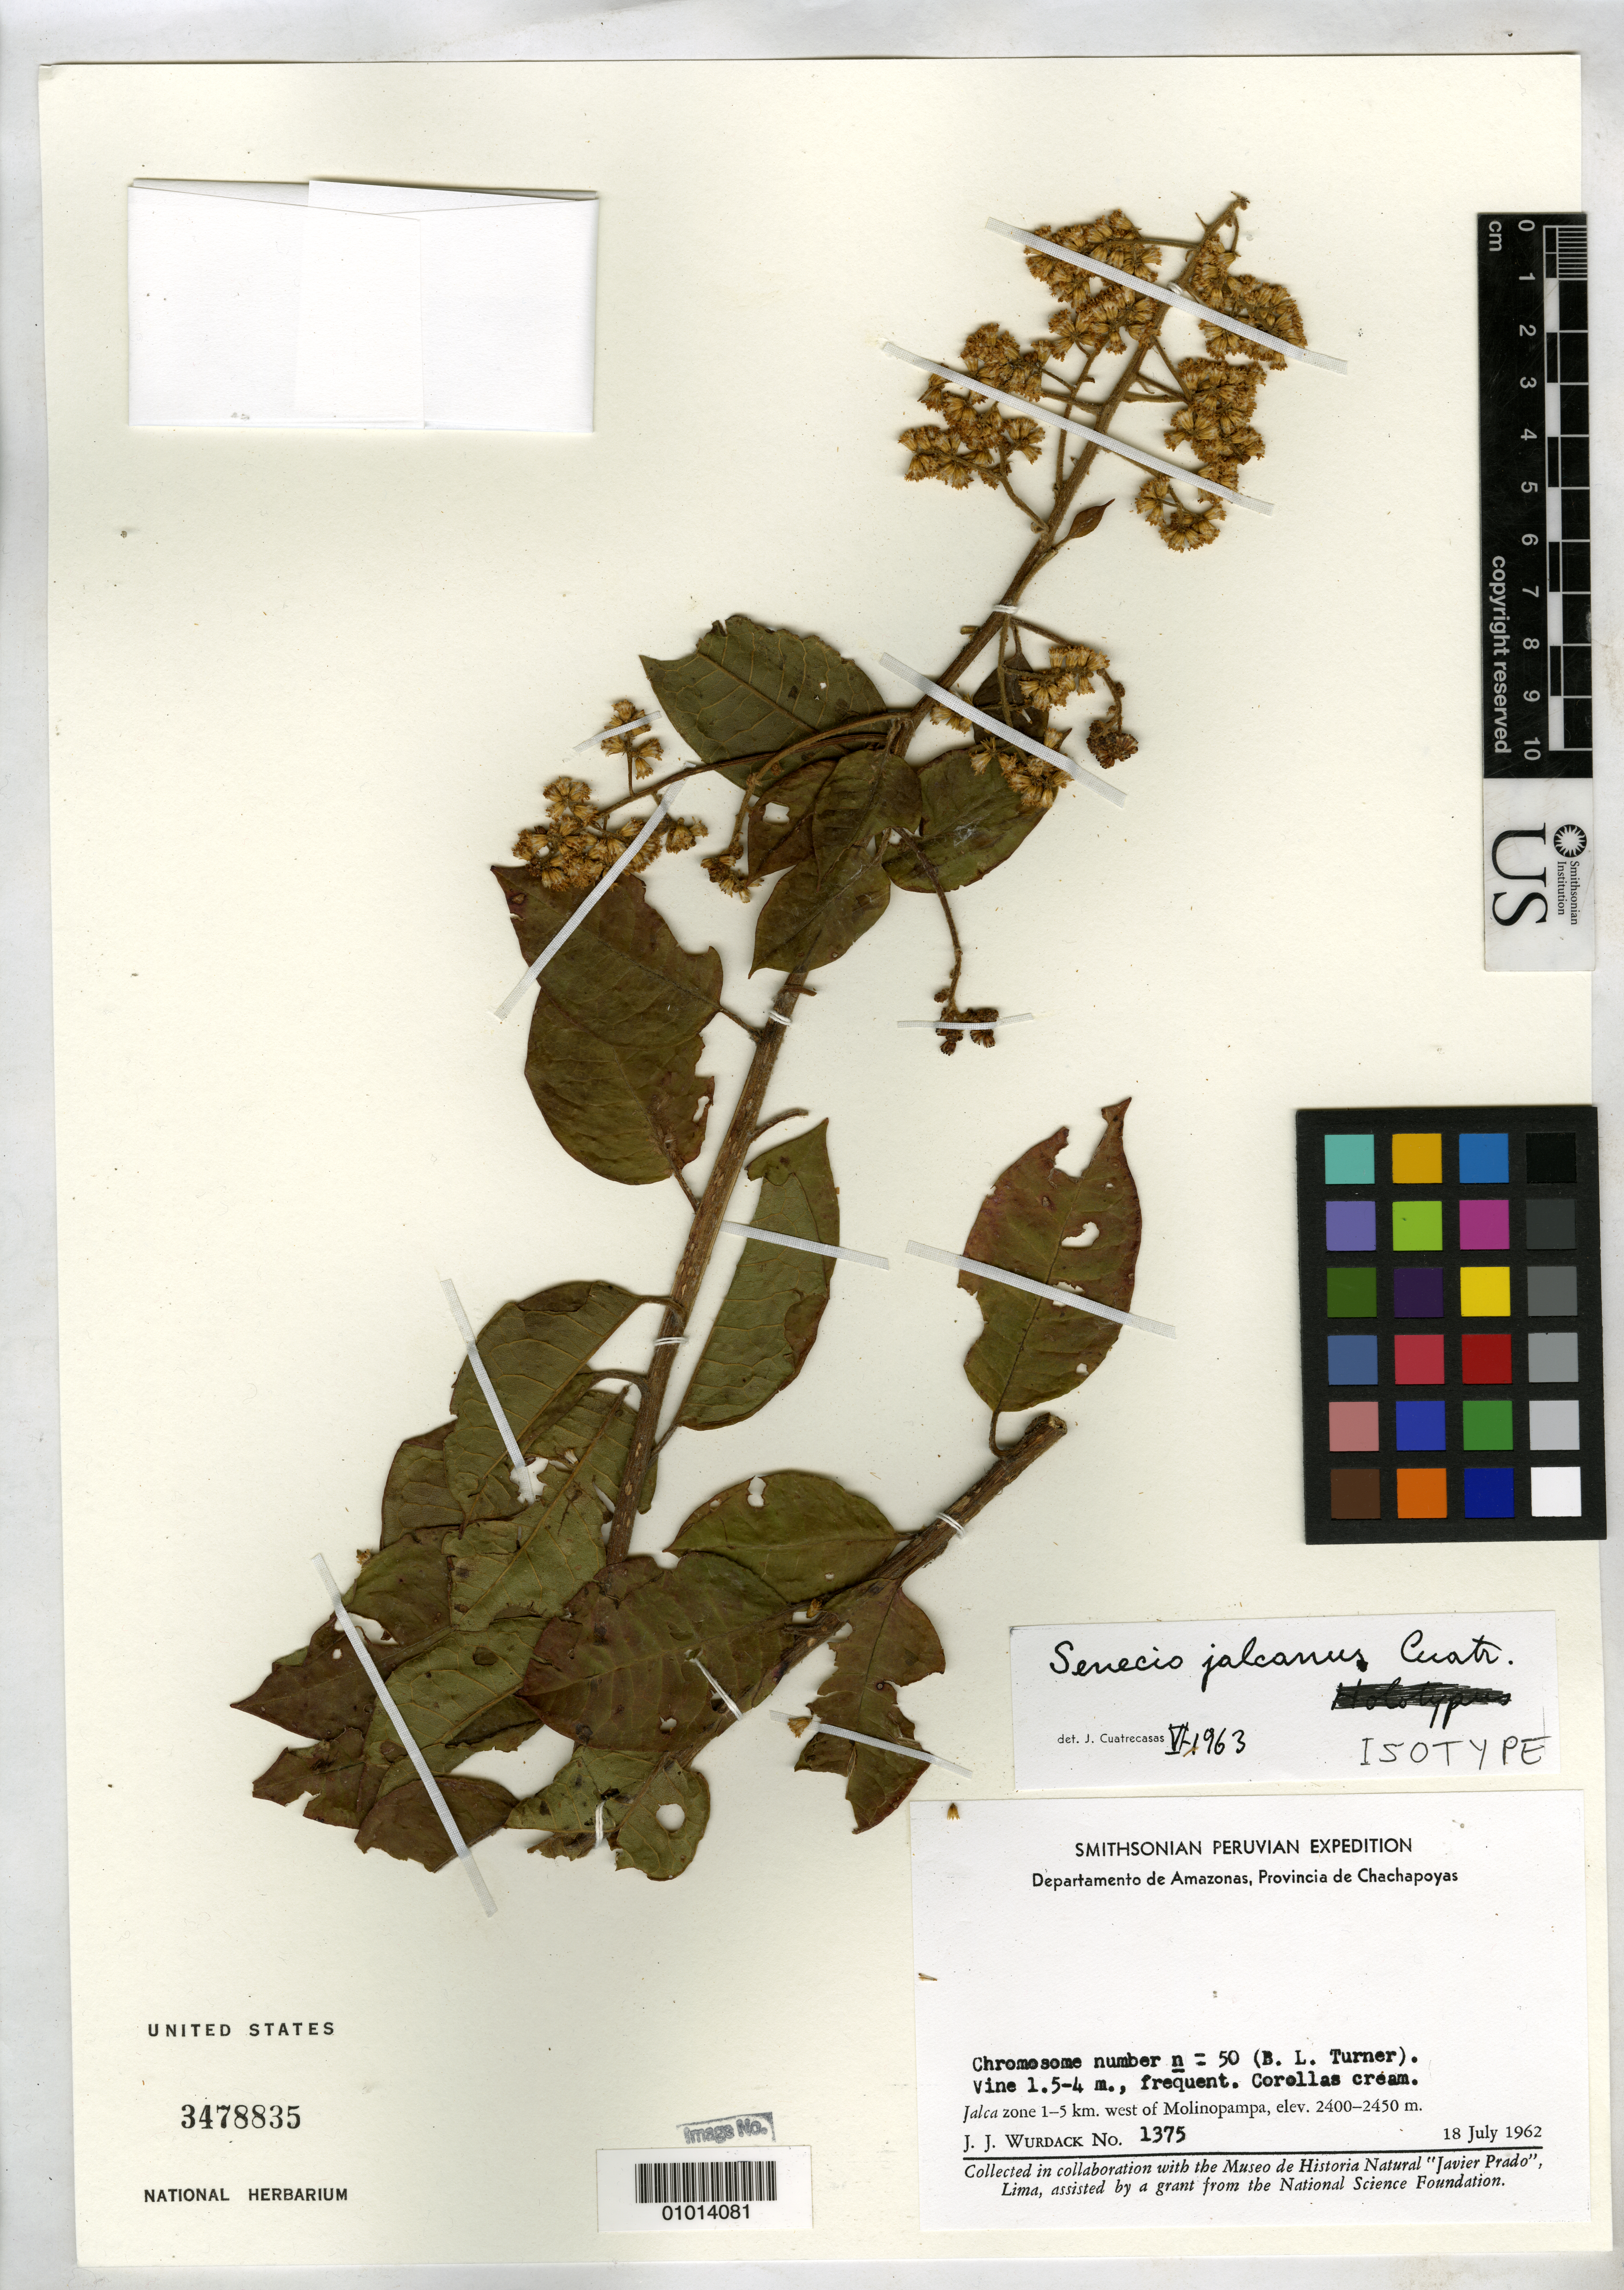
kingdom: Plantae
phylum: Tracheophyta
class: Magnoliopsida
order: Asterales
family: Asteraceae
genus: Senecio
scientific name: Senecio jalcanus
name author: Cuatrec.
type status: Isotype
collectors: J. J. Wurdack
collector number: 1375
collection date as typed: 18 Jul 1962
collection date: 1962-07-18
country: Peru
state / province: Amazonas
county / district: Chachapoyas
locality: West of Molinopampa.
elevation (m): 2400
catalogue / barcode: US 3478835